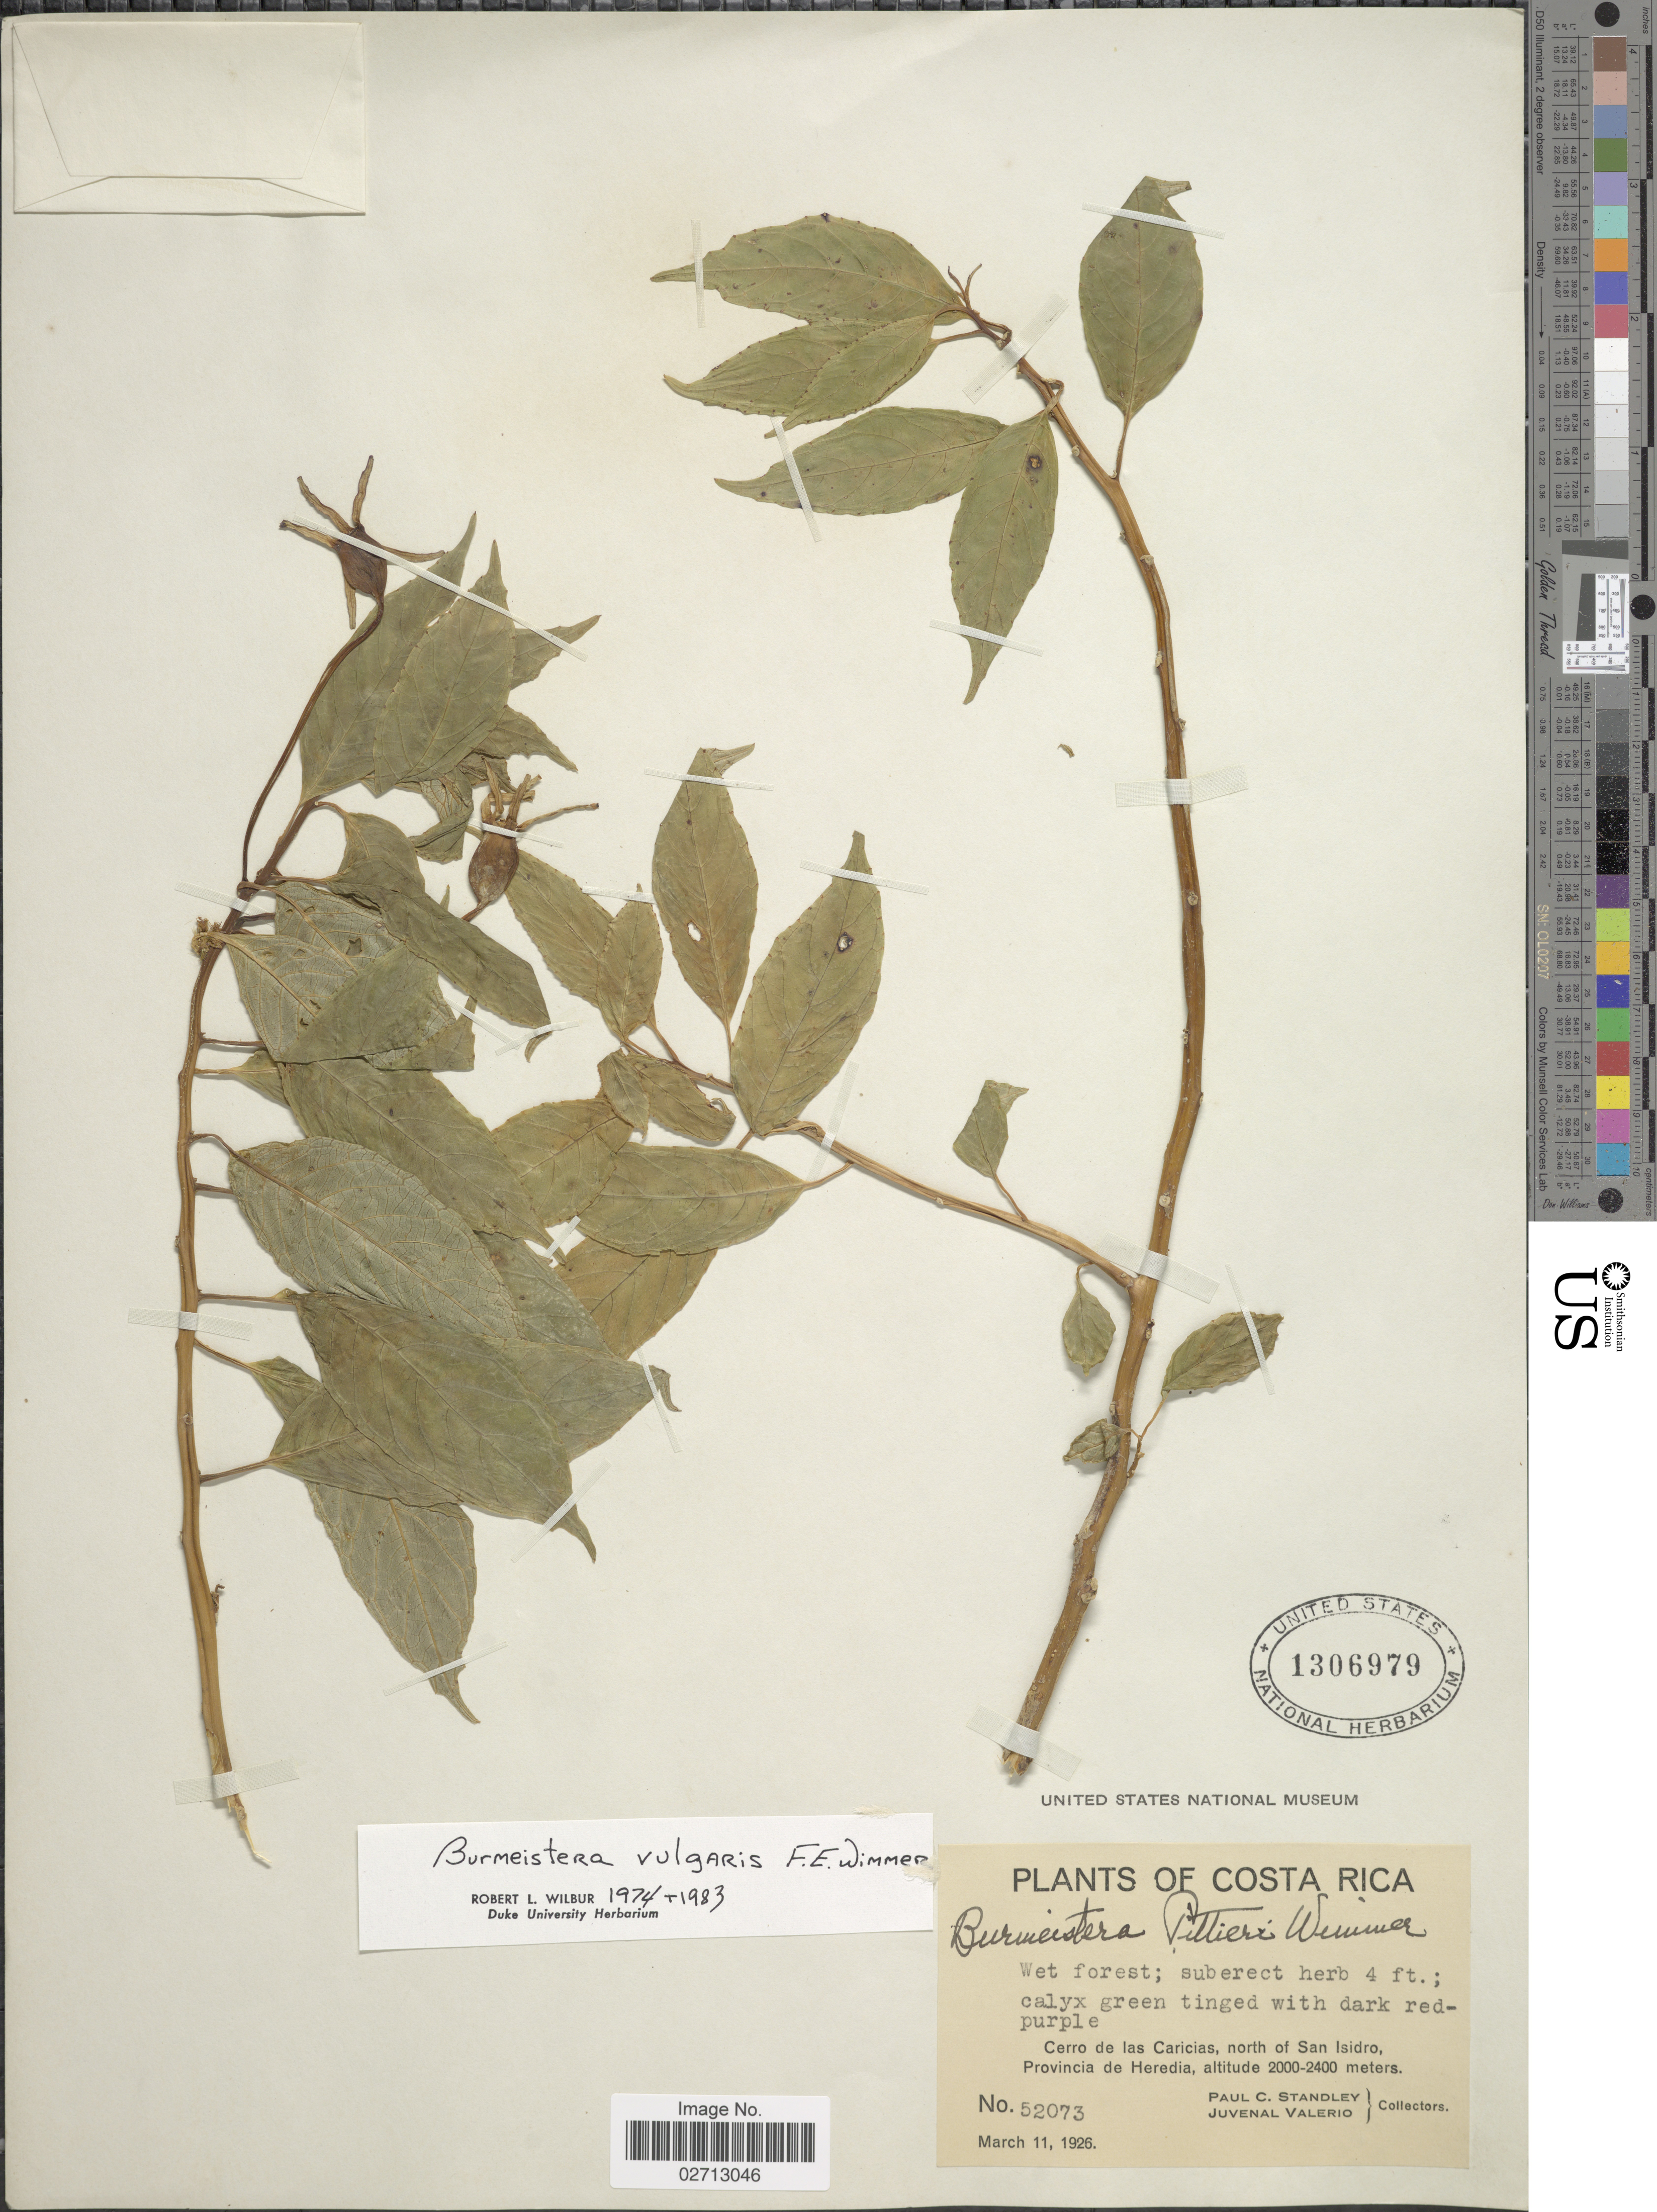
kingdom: Plantae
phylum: Tracheophyta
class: Magnoliopsida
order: Asterales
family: Campanulaceae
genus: Burmeistera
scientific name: Burmeistera vulgaris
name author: E. Wimm.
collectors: P. C. Standley & J. Valerio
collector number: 52073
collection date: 1926-03-11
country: Costa Rica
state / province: Heredia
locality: Cerro de las Caricas, north of San Isidro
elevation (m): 2000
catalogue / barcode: US 1306979